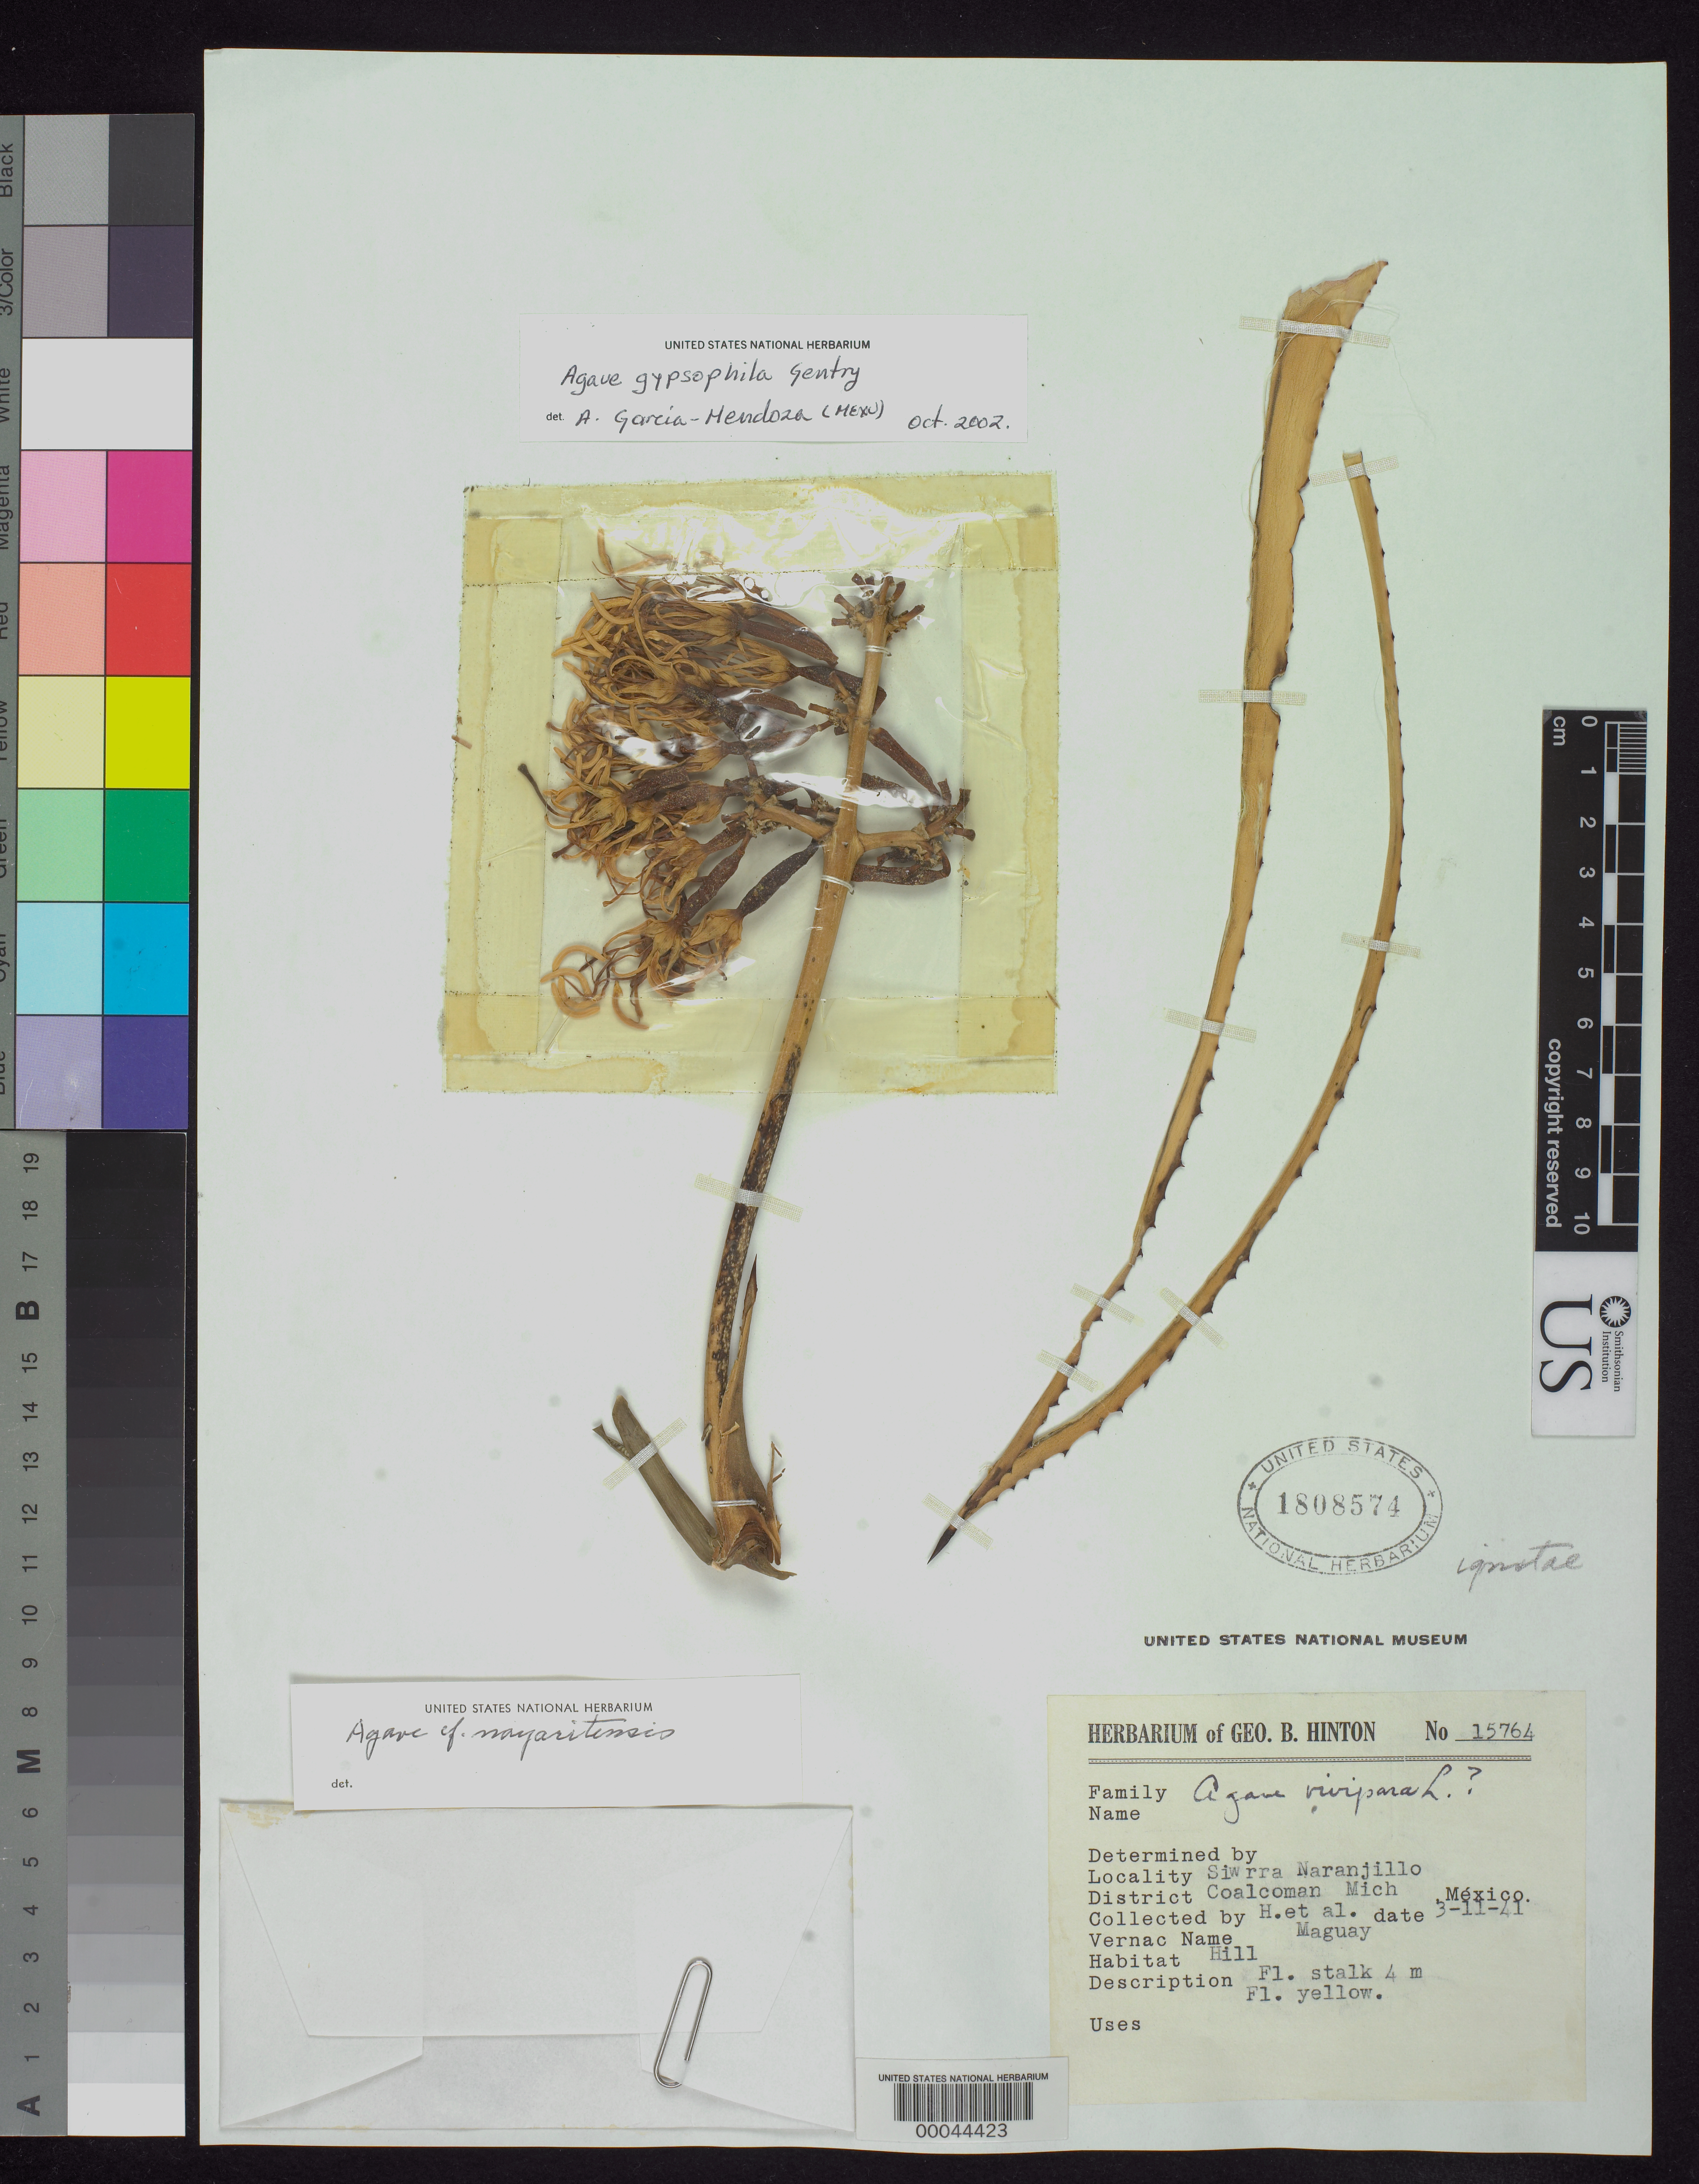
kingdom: Plantae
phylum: Tracheophyta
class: Liliopsida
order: Asparagales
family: Asparagaceae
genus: Agave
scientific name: Agave gypsophila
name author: Gentry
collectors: G. B. Hinton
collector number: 15764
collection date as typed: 03 Nov 1941 or 11 Mar 1941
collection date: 1941-03-11 or 1941-11-03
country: Mexico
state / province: Michoacán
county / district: Coalcomán De Vazquez Pallares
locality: Coalcomán Mun. (?), Sierra Naranjillo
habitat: Hill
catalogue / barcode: US 1808574